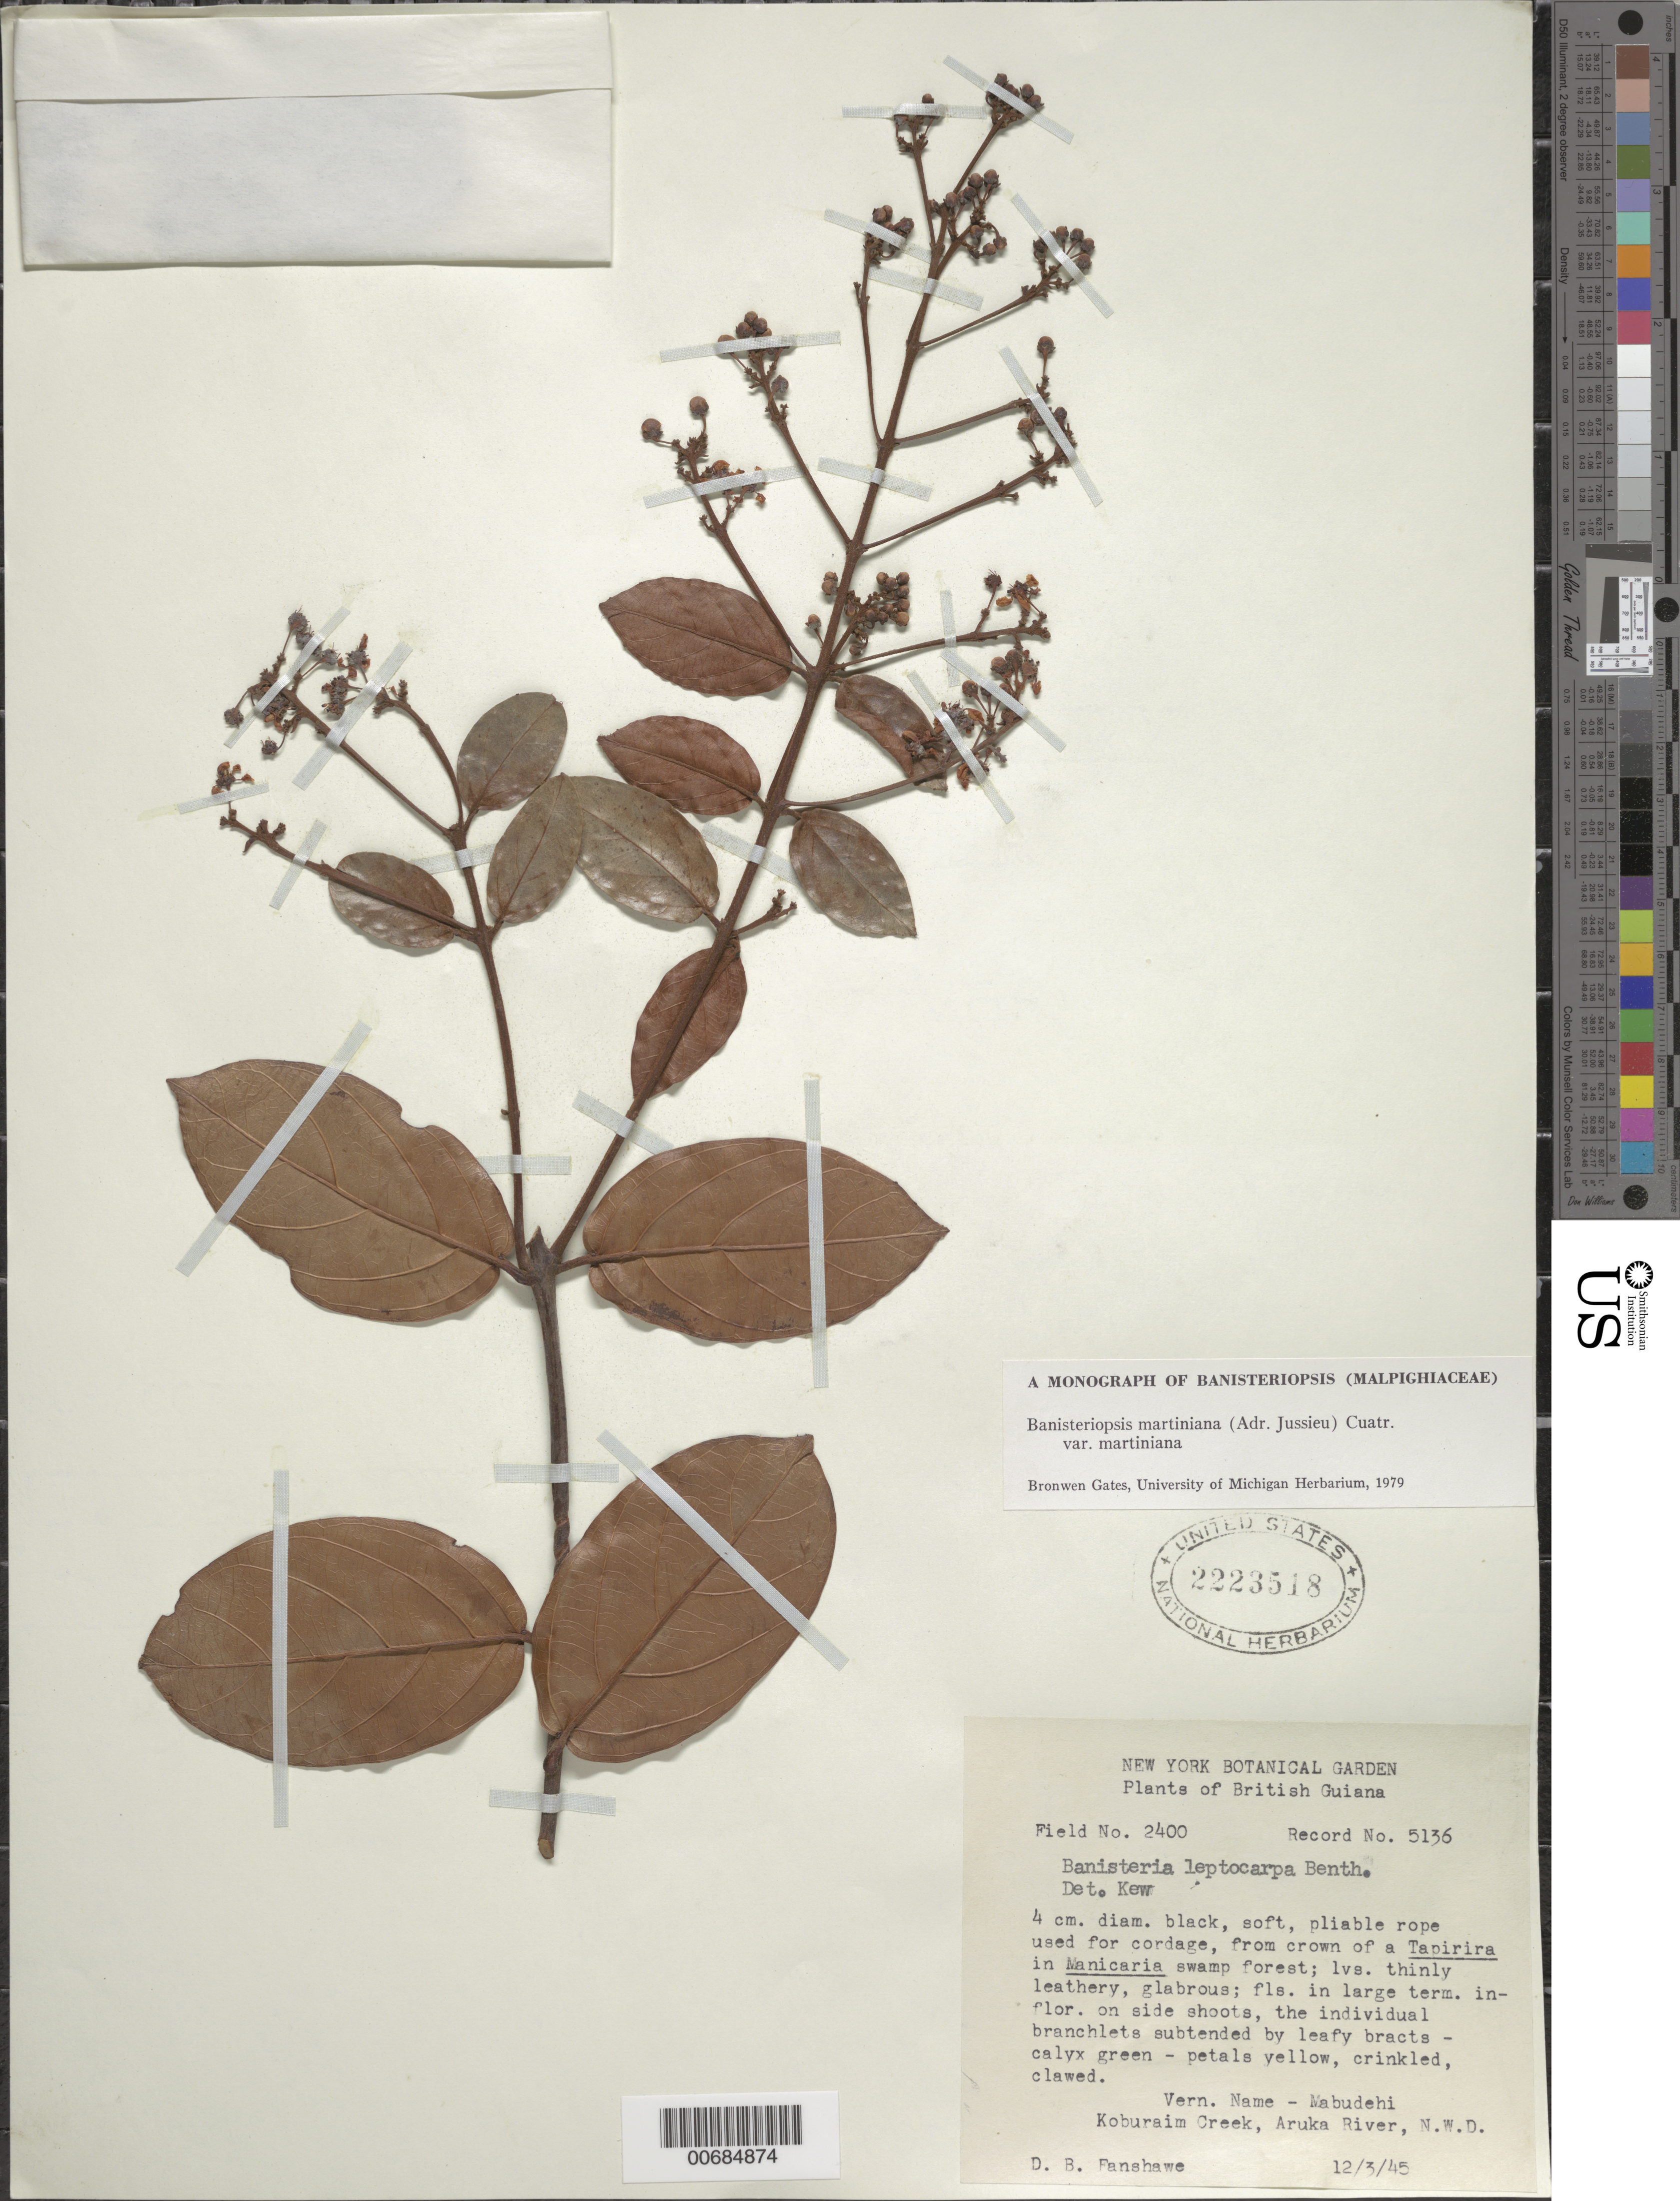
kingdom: Plantae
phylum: Tracheophyta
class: Magnoliopsida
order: Malpighiales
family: Malpighiaceae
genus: Banisteriopsis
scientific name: Banisteriopsis martiniana var. martiniana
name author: (A. Juss.) Cuatrec.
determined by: Gates, B.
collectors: D. B. Fanshawe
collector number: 5136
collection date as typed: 12-Mar-45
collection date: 1945-03-12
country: Guyana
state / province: Barima-Waini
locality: Koburaima Creek, Aruka R., NW Dist.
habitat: Manicaria swamp forest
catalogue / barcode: US 2223518